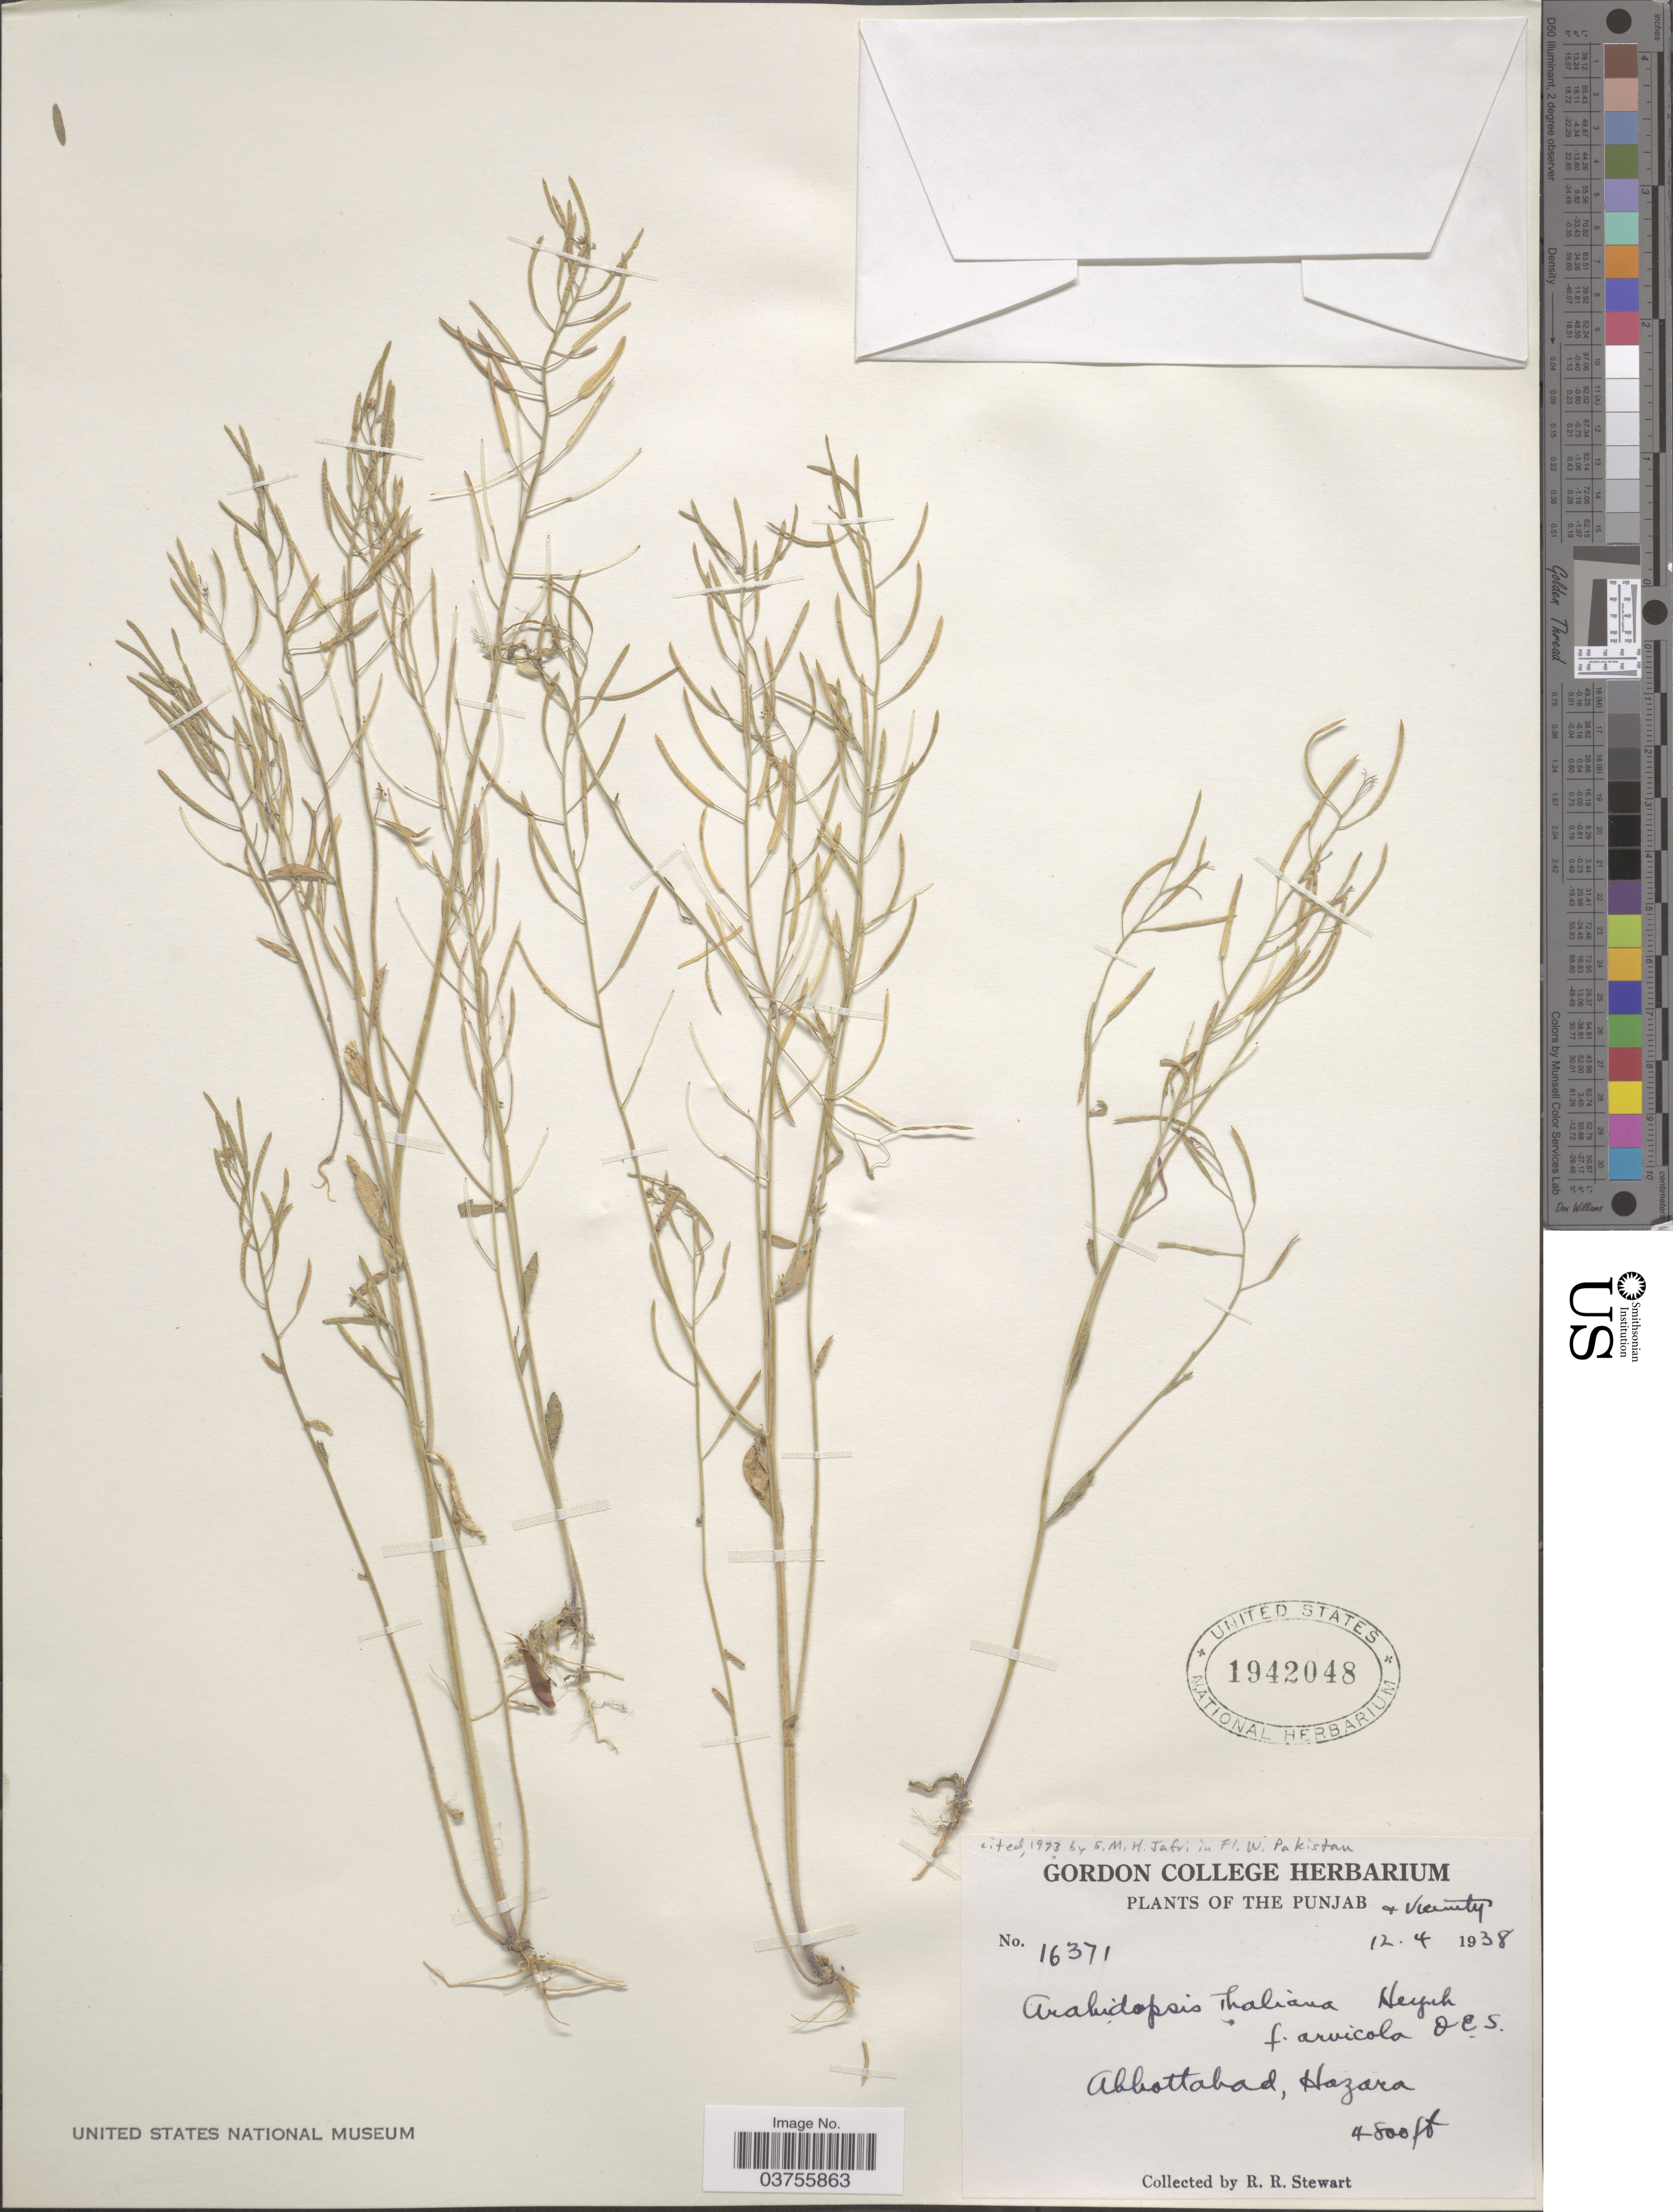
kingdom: Plantae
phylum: Tracheophyta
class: Magnoliopsida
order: Brassicales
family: Brassicaceae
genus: Arabidopsis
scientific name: Arabidopsis thaliana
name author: (L.) Heynh.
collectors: R. Stewart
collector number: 16371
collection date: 1938-04-12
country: Pakistan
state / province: Khyber Pakhtunkhwa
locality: The Punjab & Vicinity. Abbottabad, Hazara.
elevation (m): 1463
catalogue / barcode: US 1942048